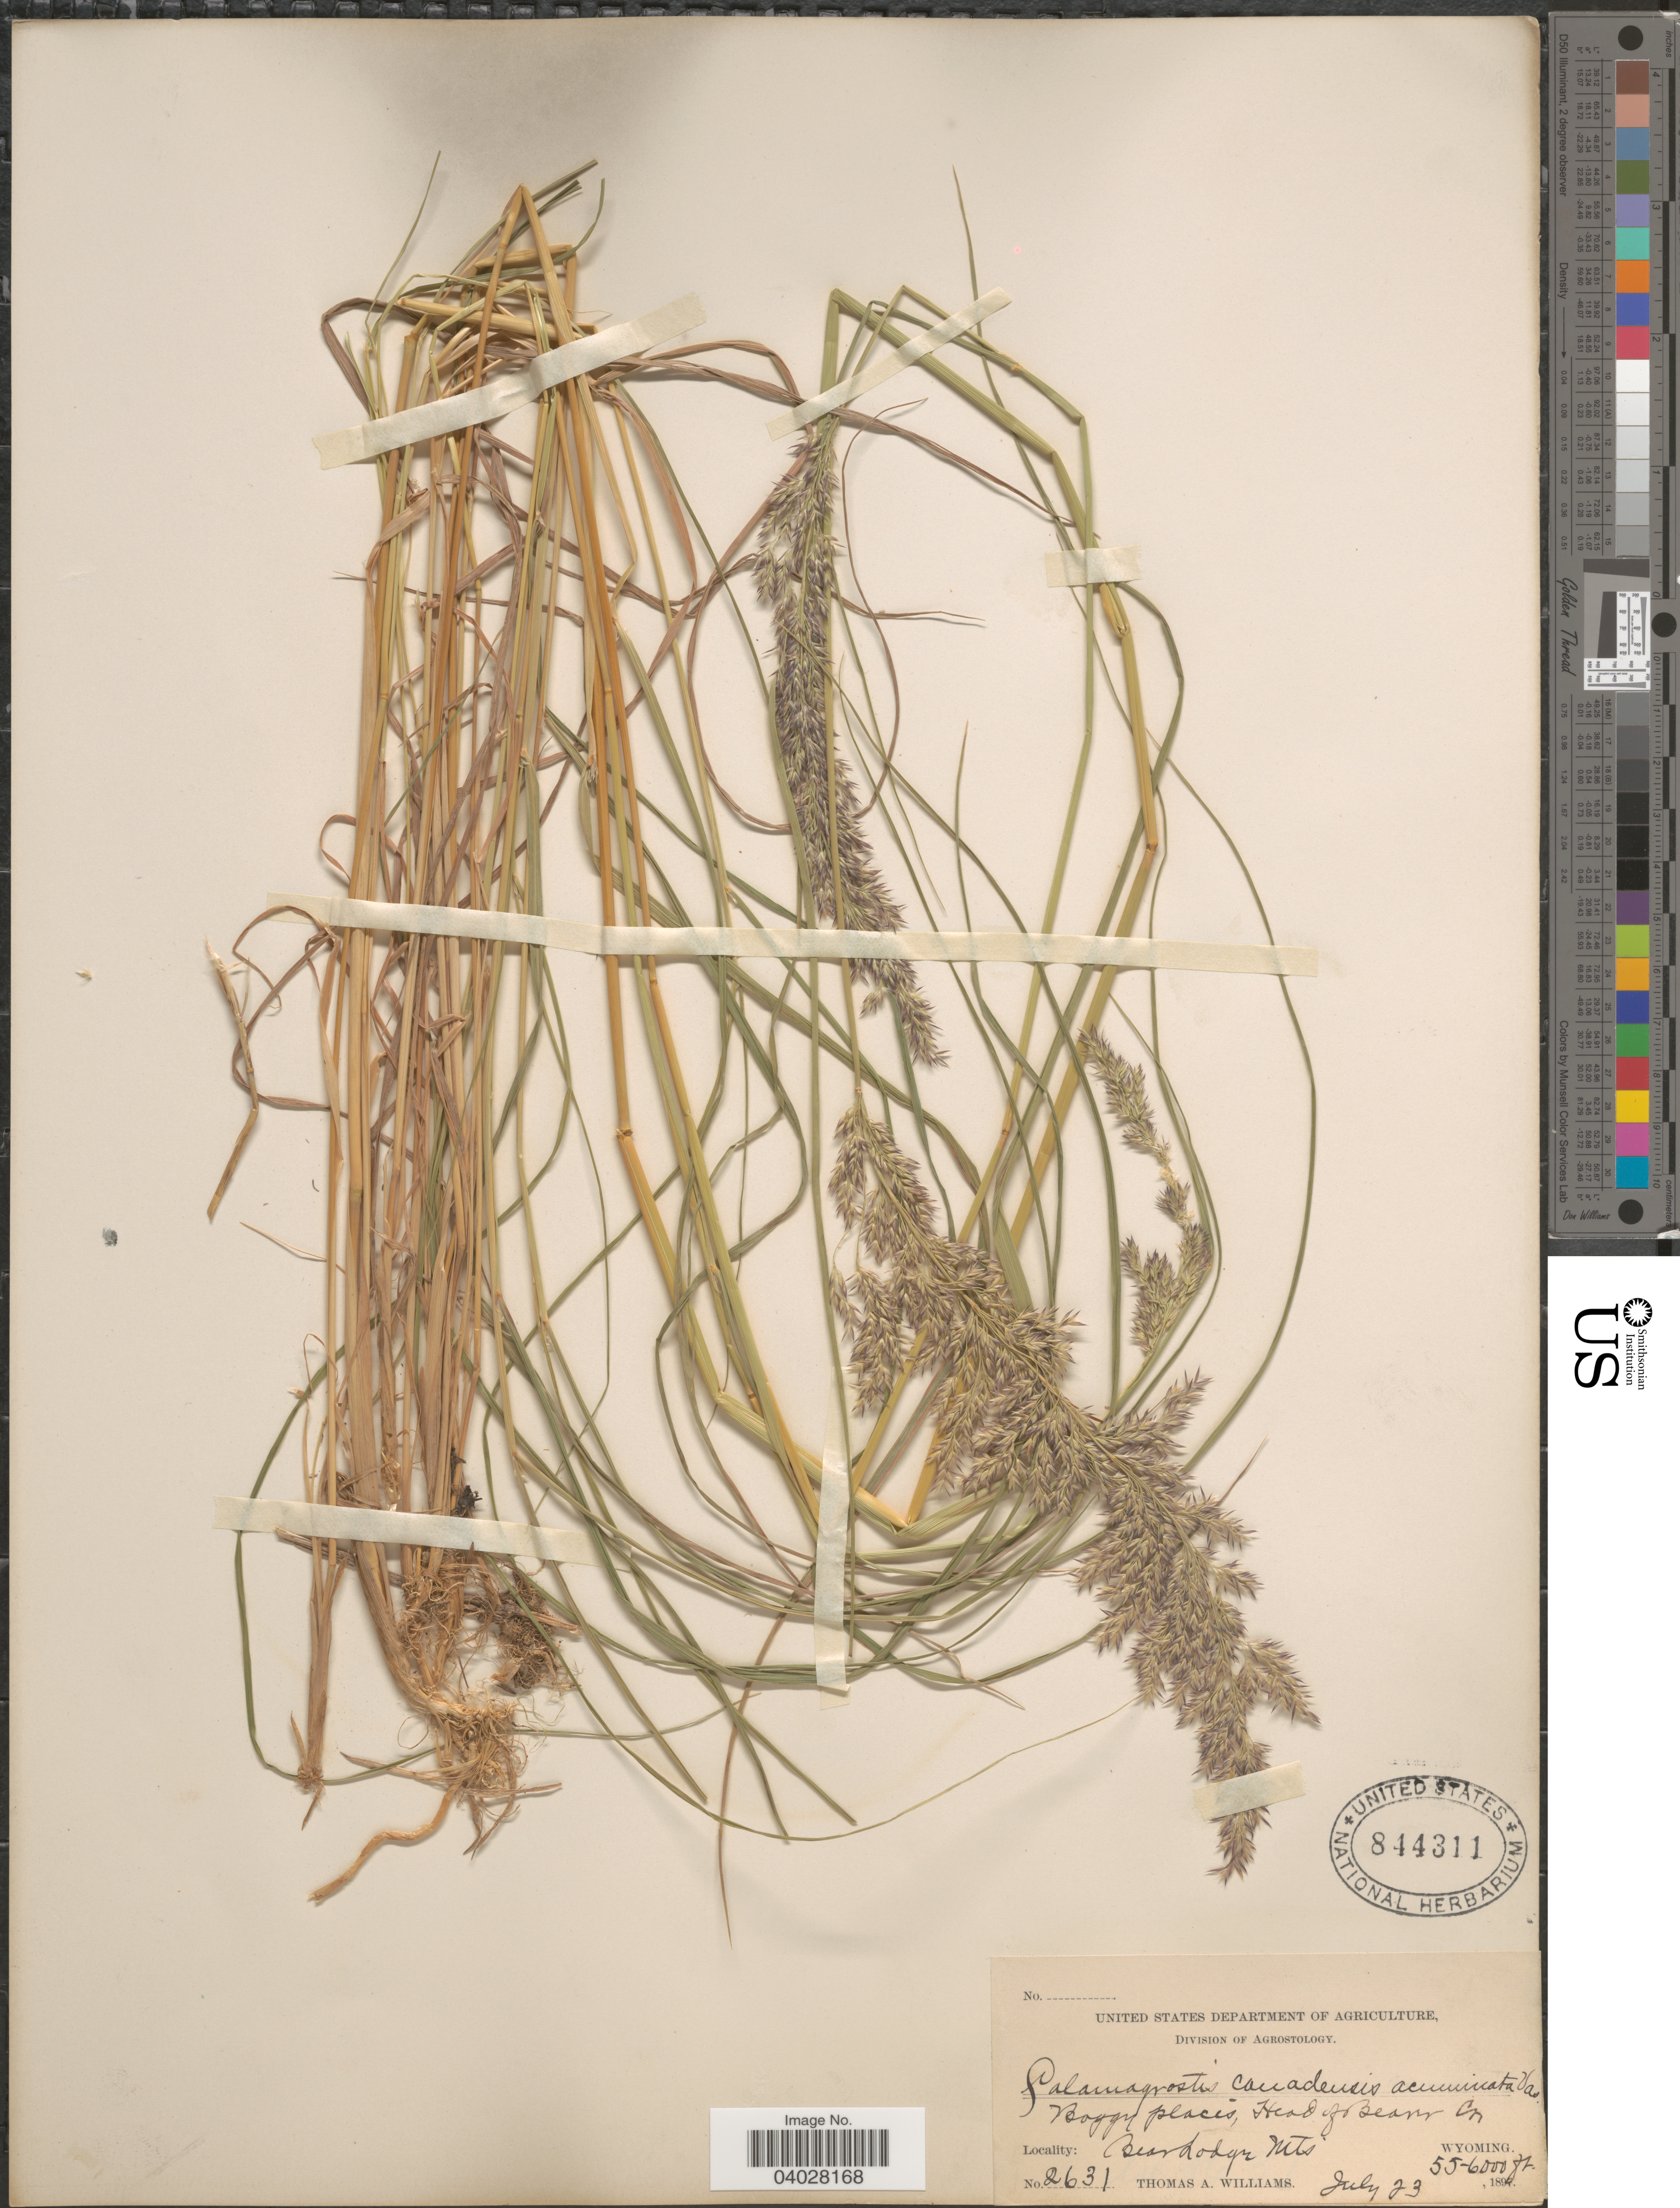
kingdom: Plantae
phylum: Tracheophyta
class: Liliopsida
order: Poales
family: Poaceae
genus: Calamagrostis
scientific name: Calamagrostis canadensis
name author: (Michx.) P. Beauv.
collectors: T. A. Williams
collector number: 2631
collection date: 1897-07-23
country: United States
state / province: Wyoming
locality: Boggy places, Head of Beaver Co, Bear Lodge Mts.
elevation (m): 1676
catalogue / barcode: US 844311